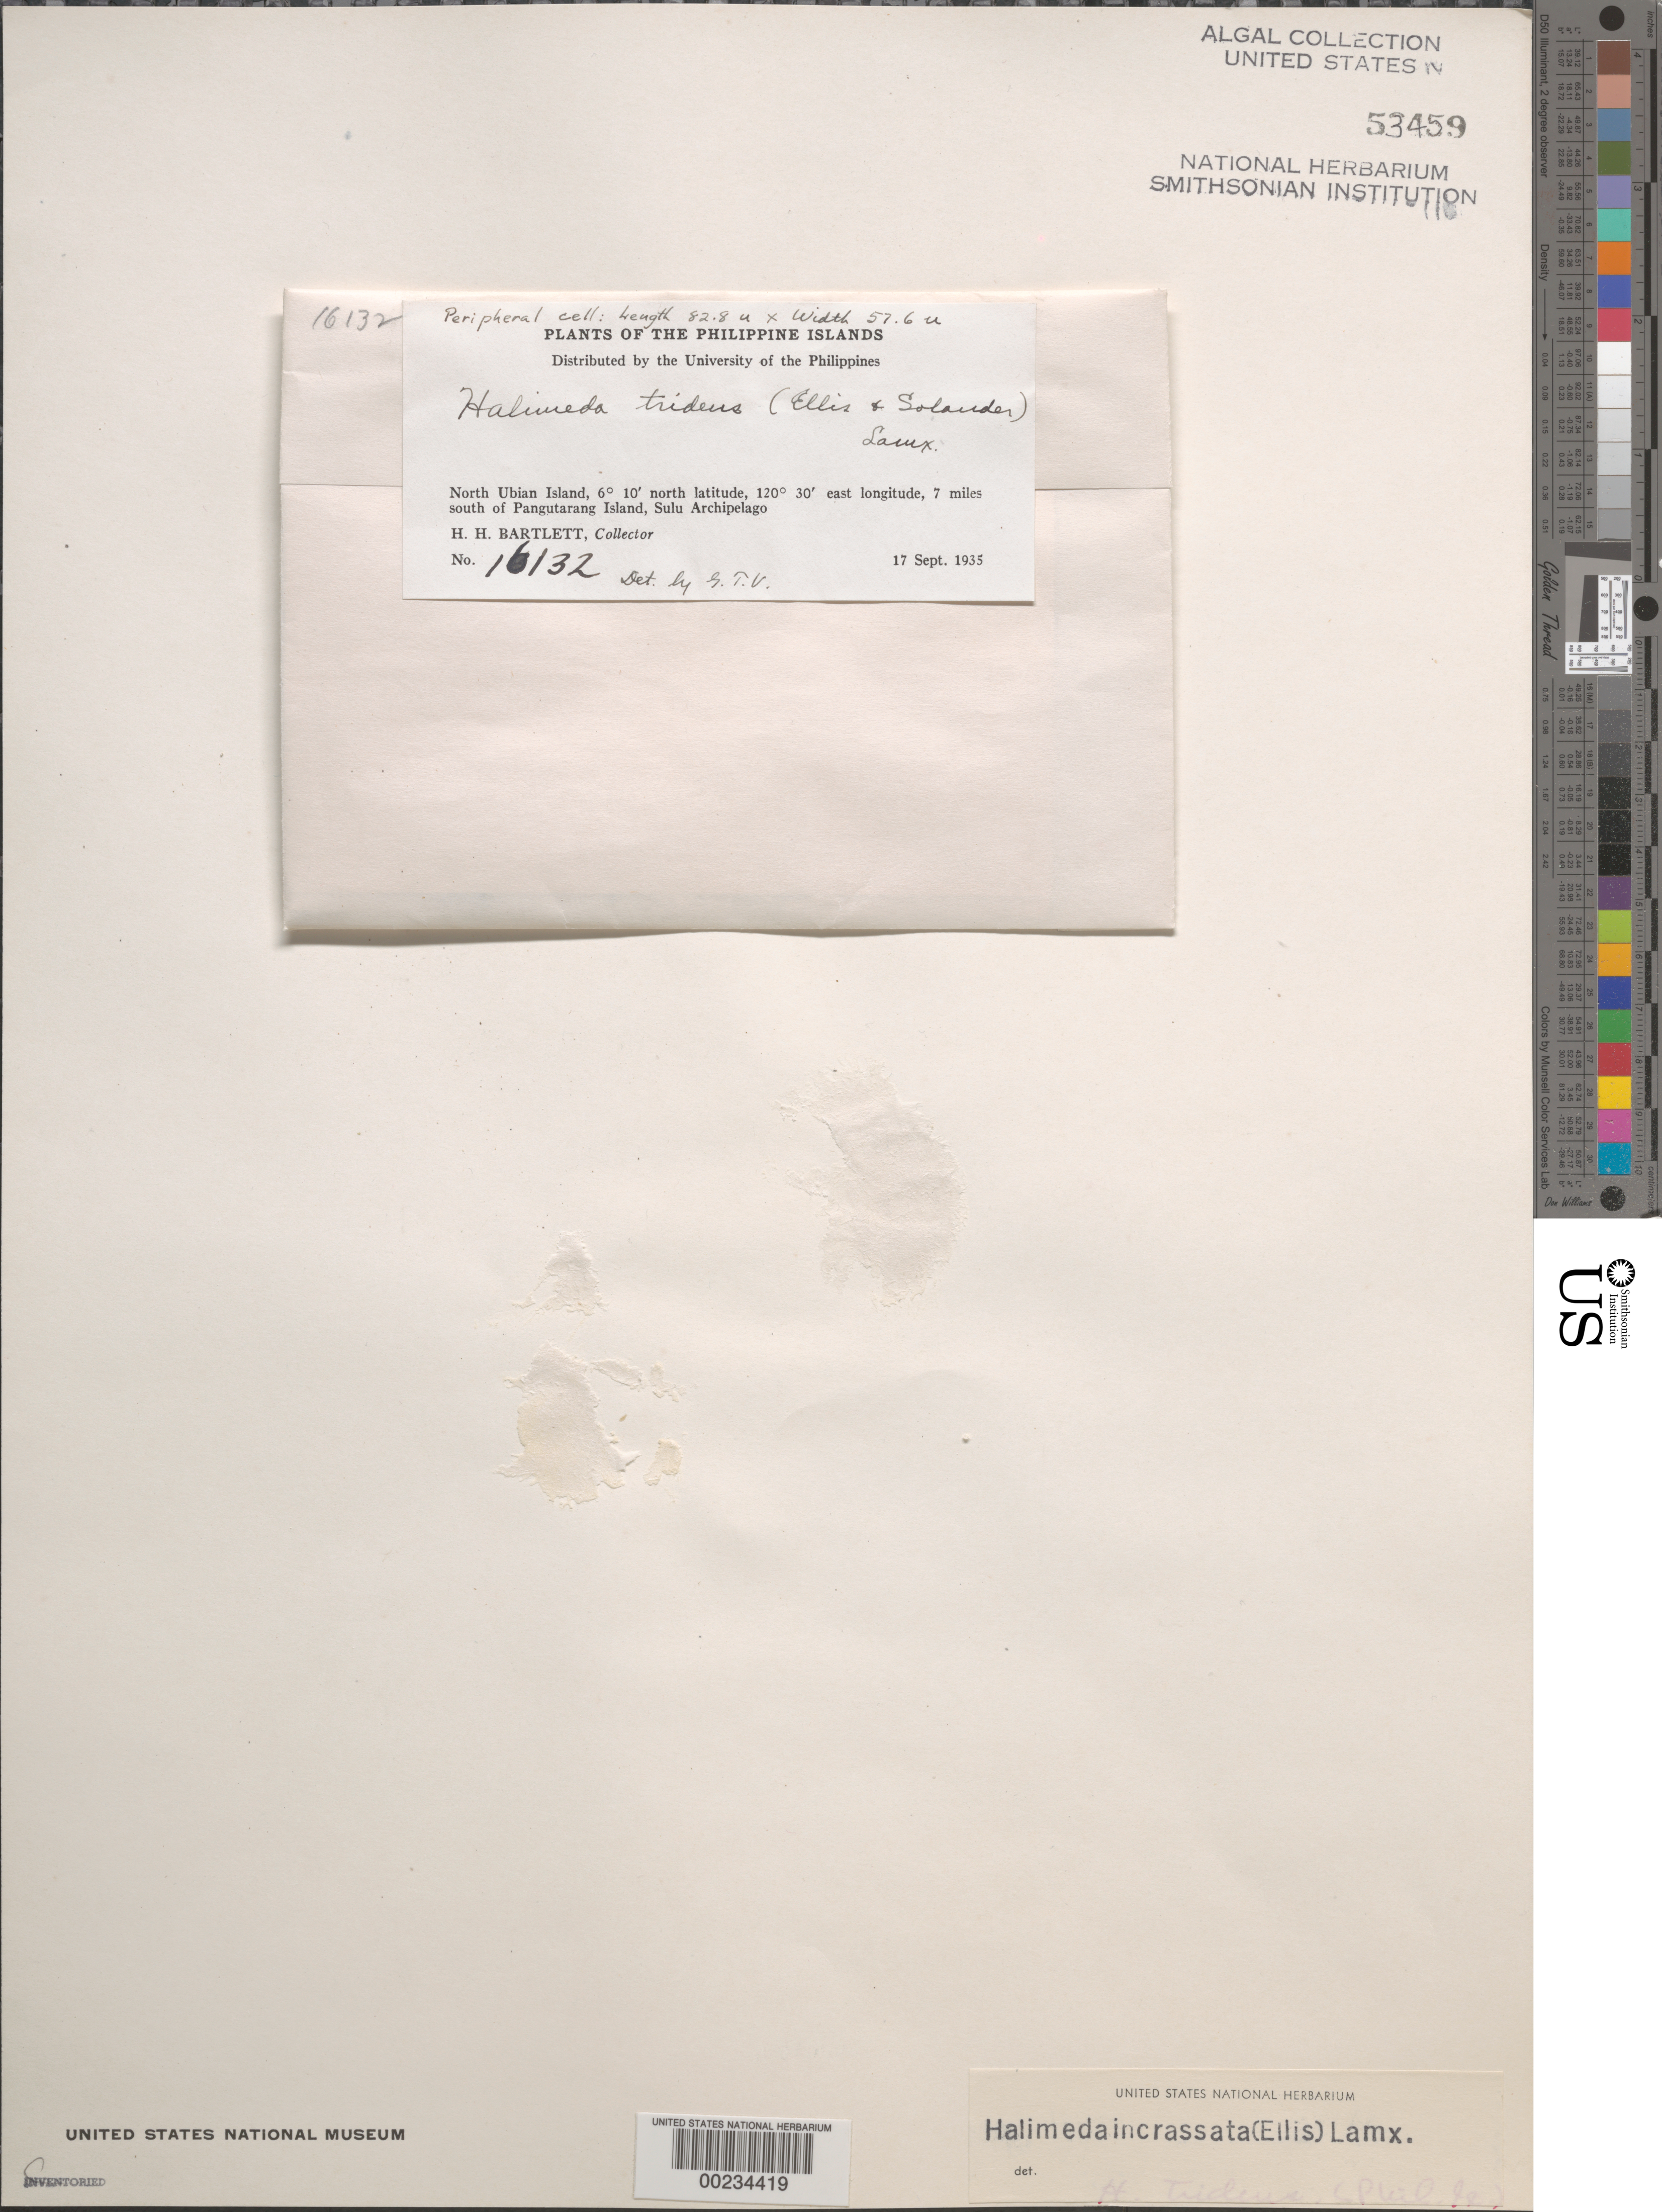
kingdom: Plantae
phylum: Chlorophyta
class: Ulvophyceae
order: Bryopsidales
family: Halimedaceae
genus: Halimeda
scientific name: Halimeda incrassata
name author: (J. Ellis) J.V.Lamouroux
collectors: H. H. Bartlett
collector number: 16132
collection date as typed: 17 Sep 1935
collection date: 1935-09-17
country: Philippines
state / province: Muslim Mindanao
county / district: Sulu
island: North Ubian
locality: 7 miles south of Pangutarang Island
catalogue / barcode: US 53459